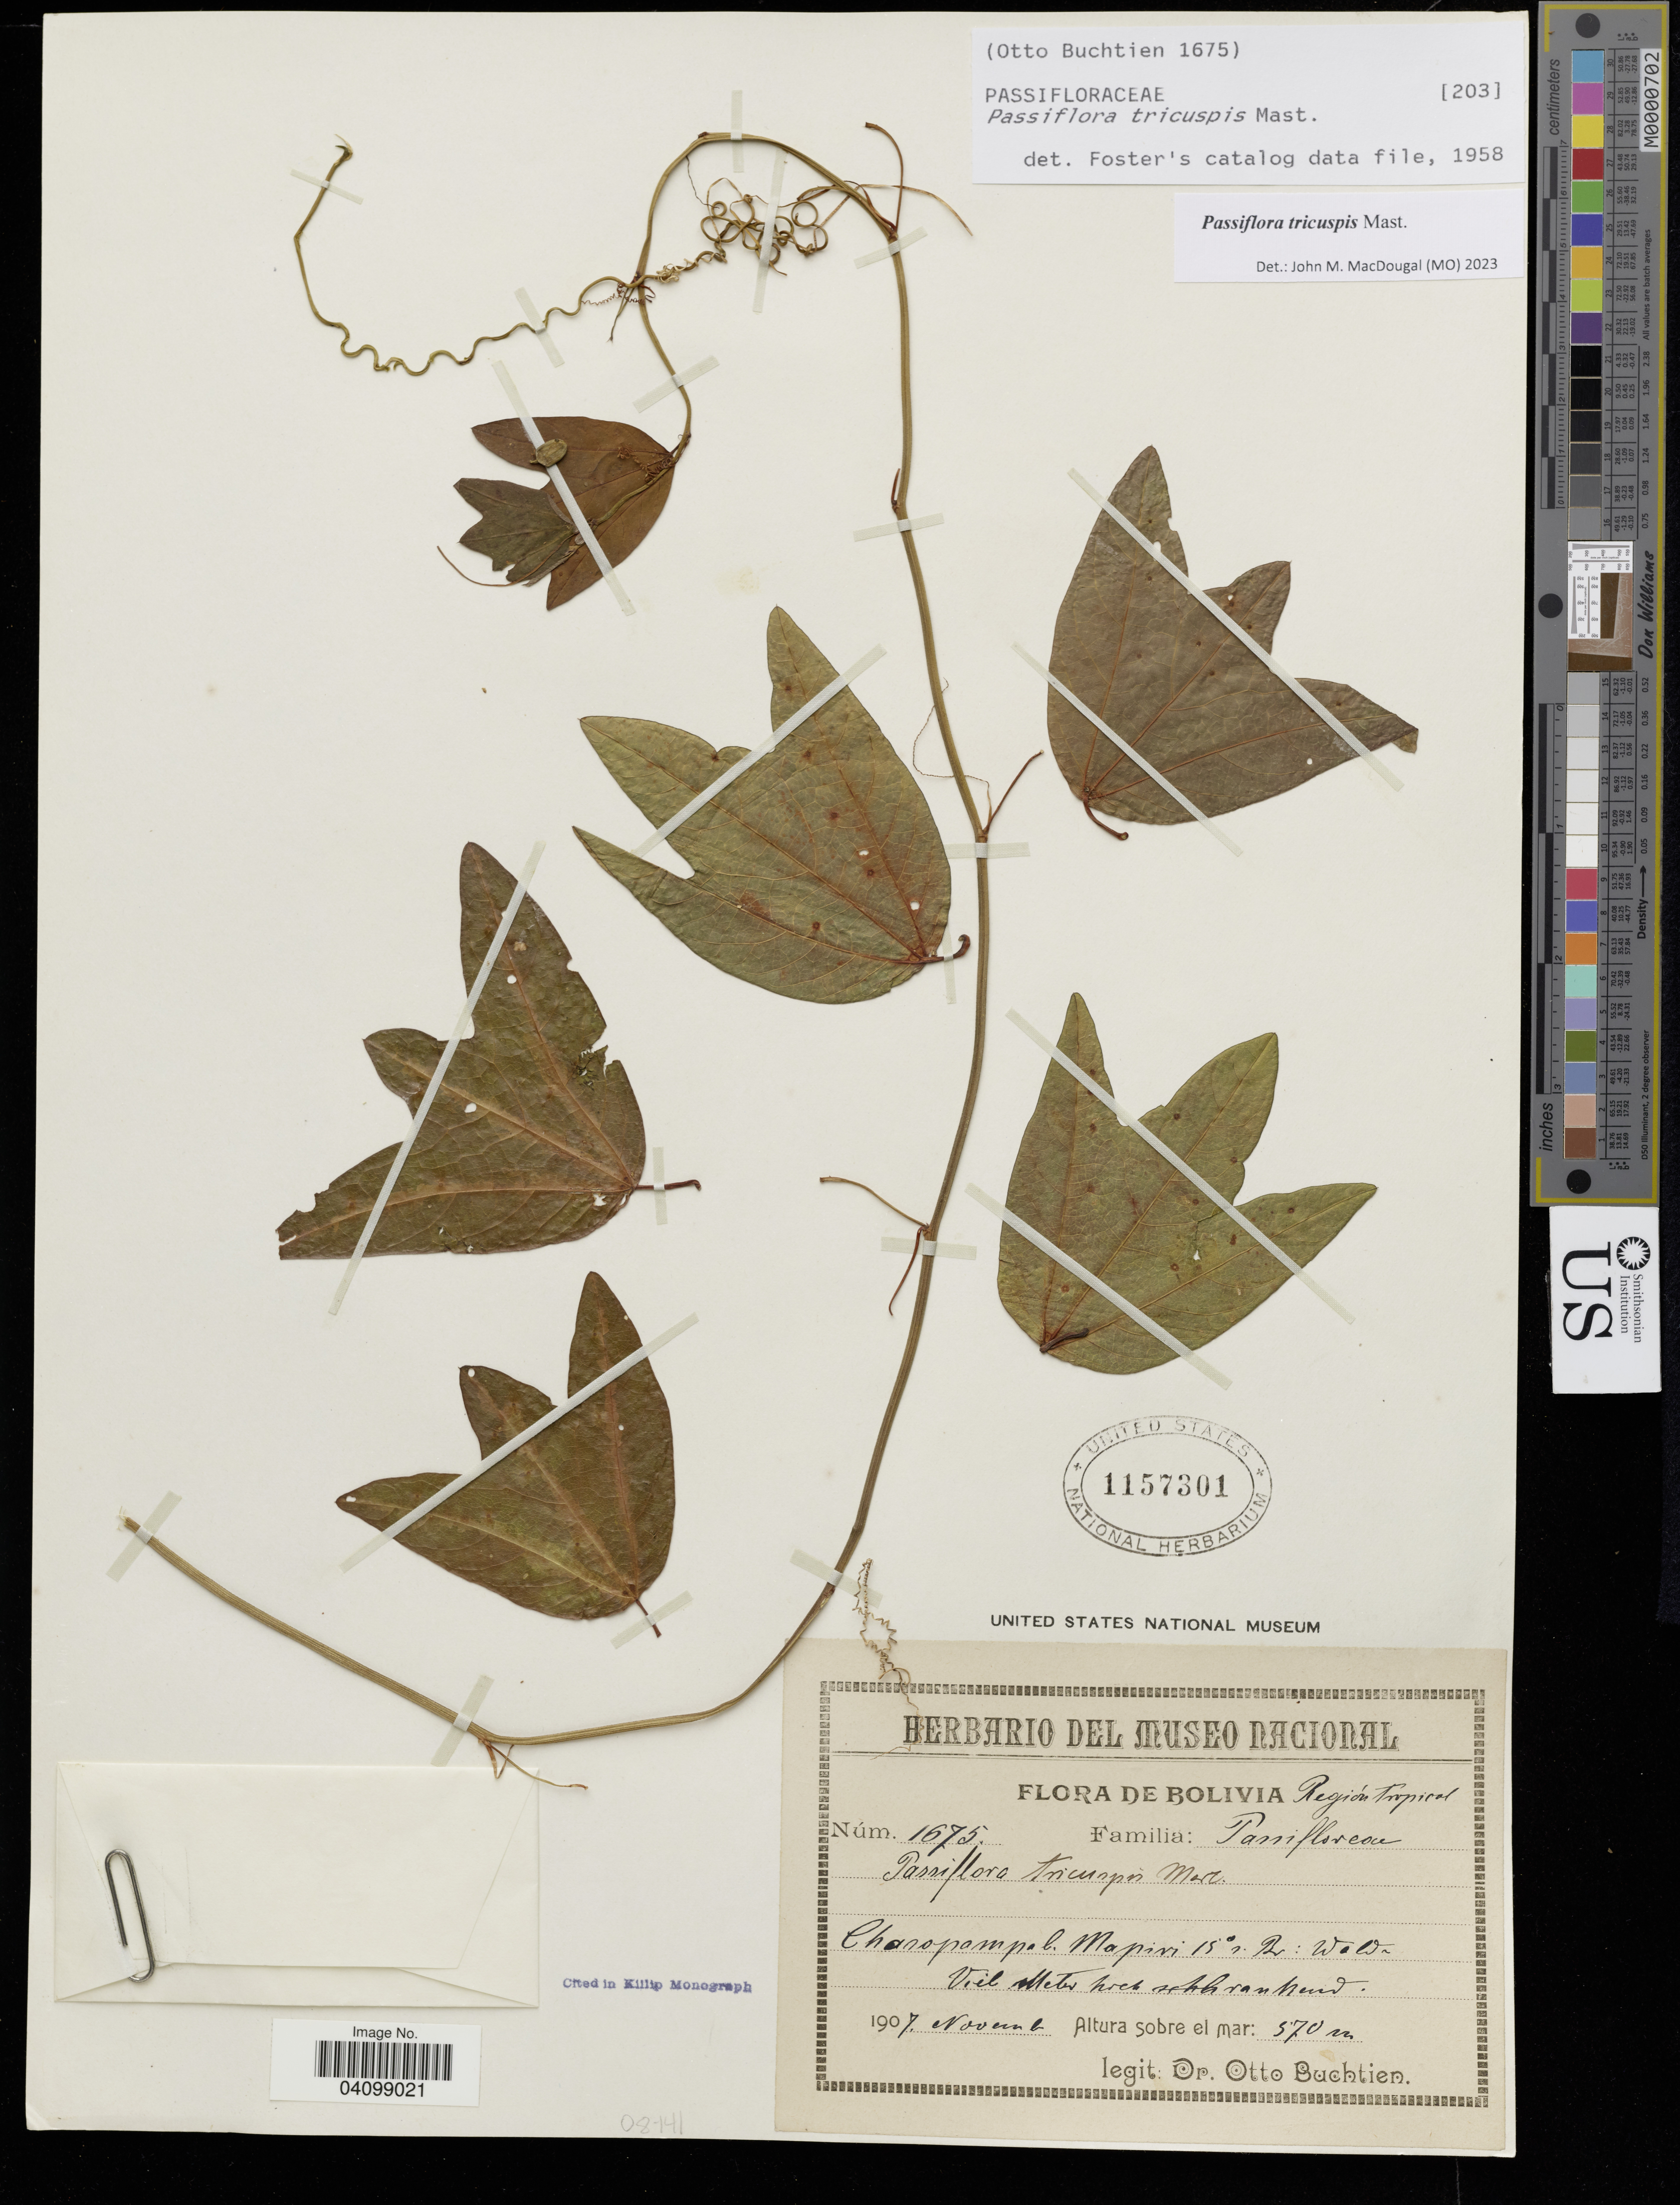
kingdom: Plantae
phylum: Tracheophyta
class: Magnoliopsida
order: Malpighiales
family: Passifloraceae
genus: Passiflora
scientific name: Passiflora tricuspis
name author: Mast.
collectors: O. Buchtien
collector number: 1675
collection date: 1907-11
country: Bolivia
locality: Región Tropical. Chanopampa b. Mapiri. 15 ° s. Br.: WaWa.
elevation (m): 570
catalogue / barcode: US 1157301